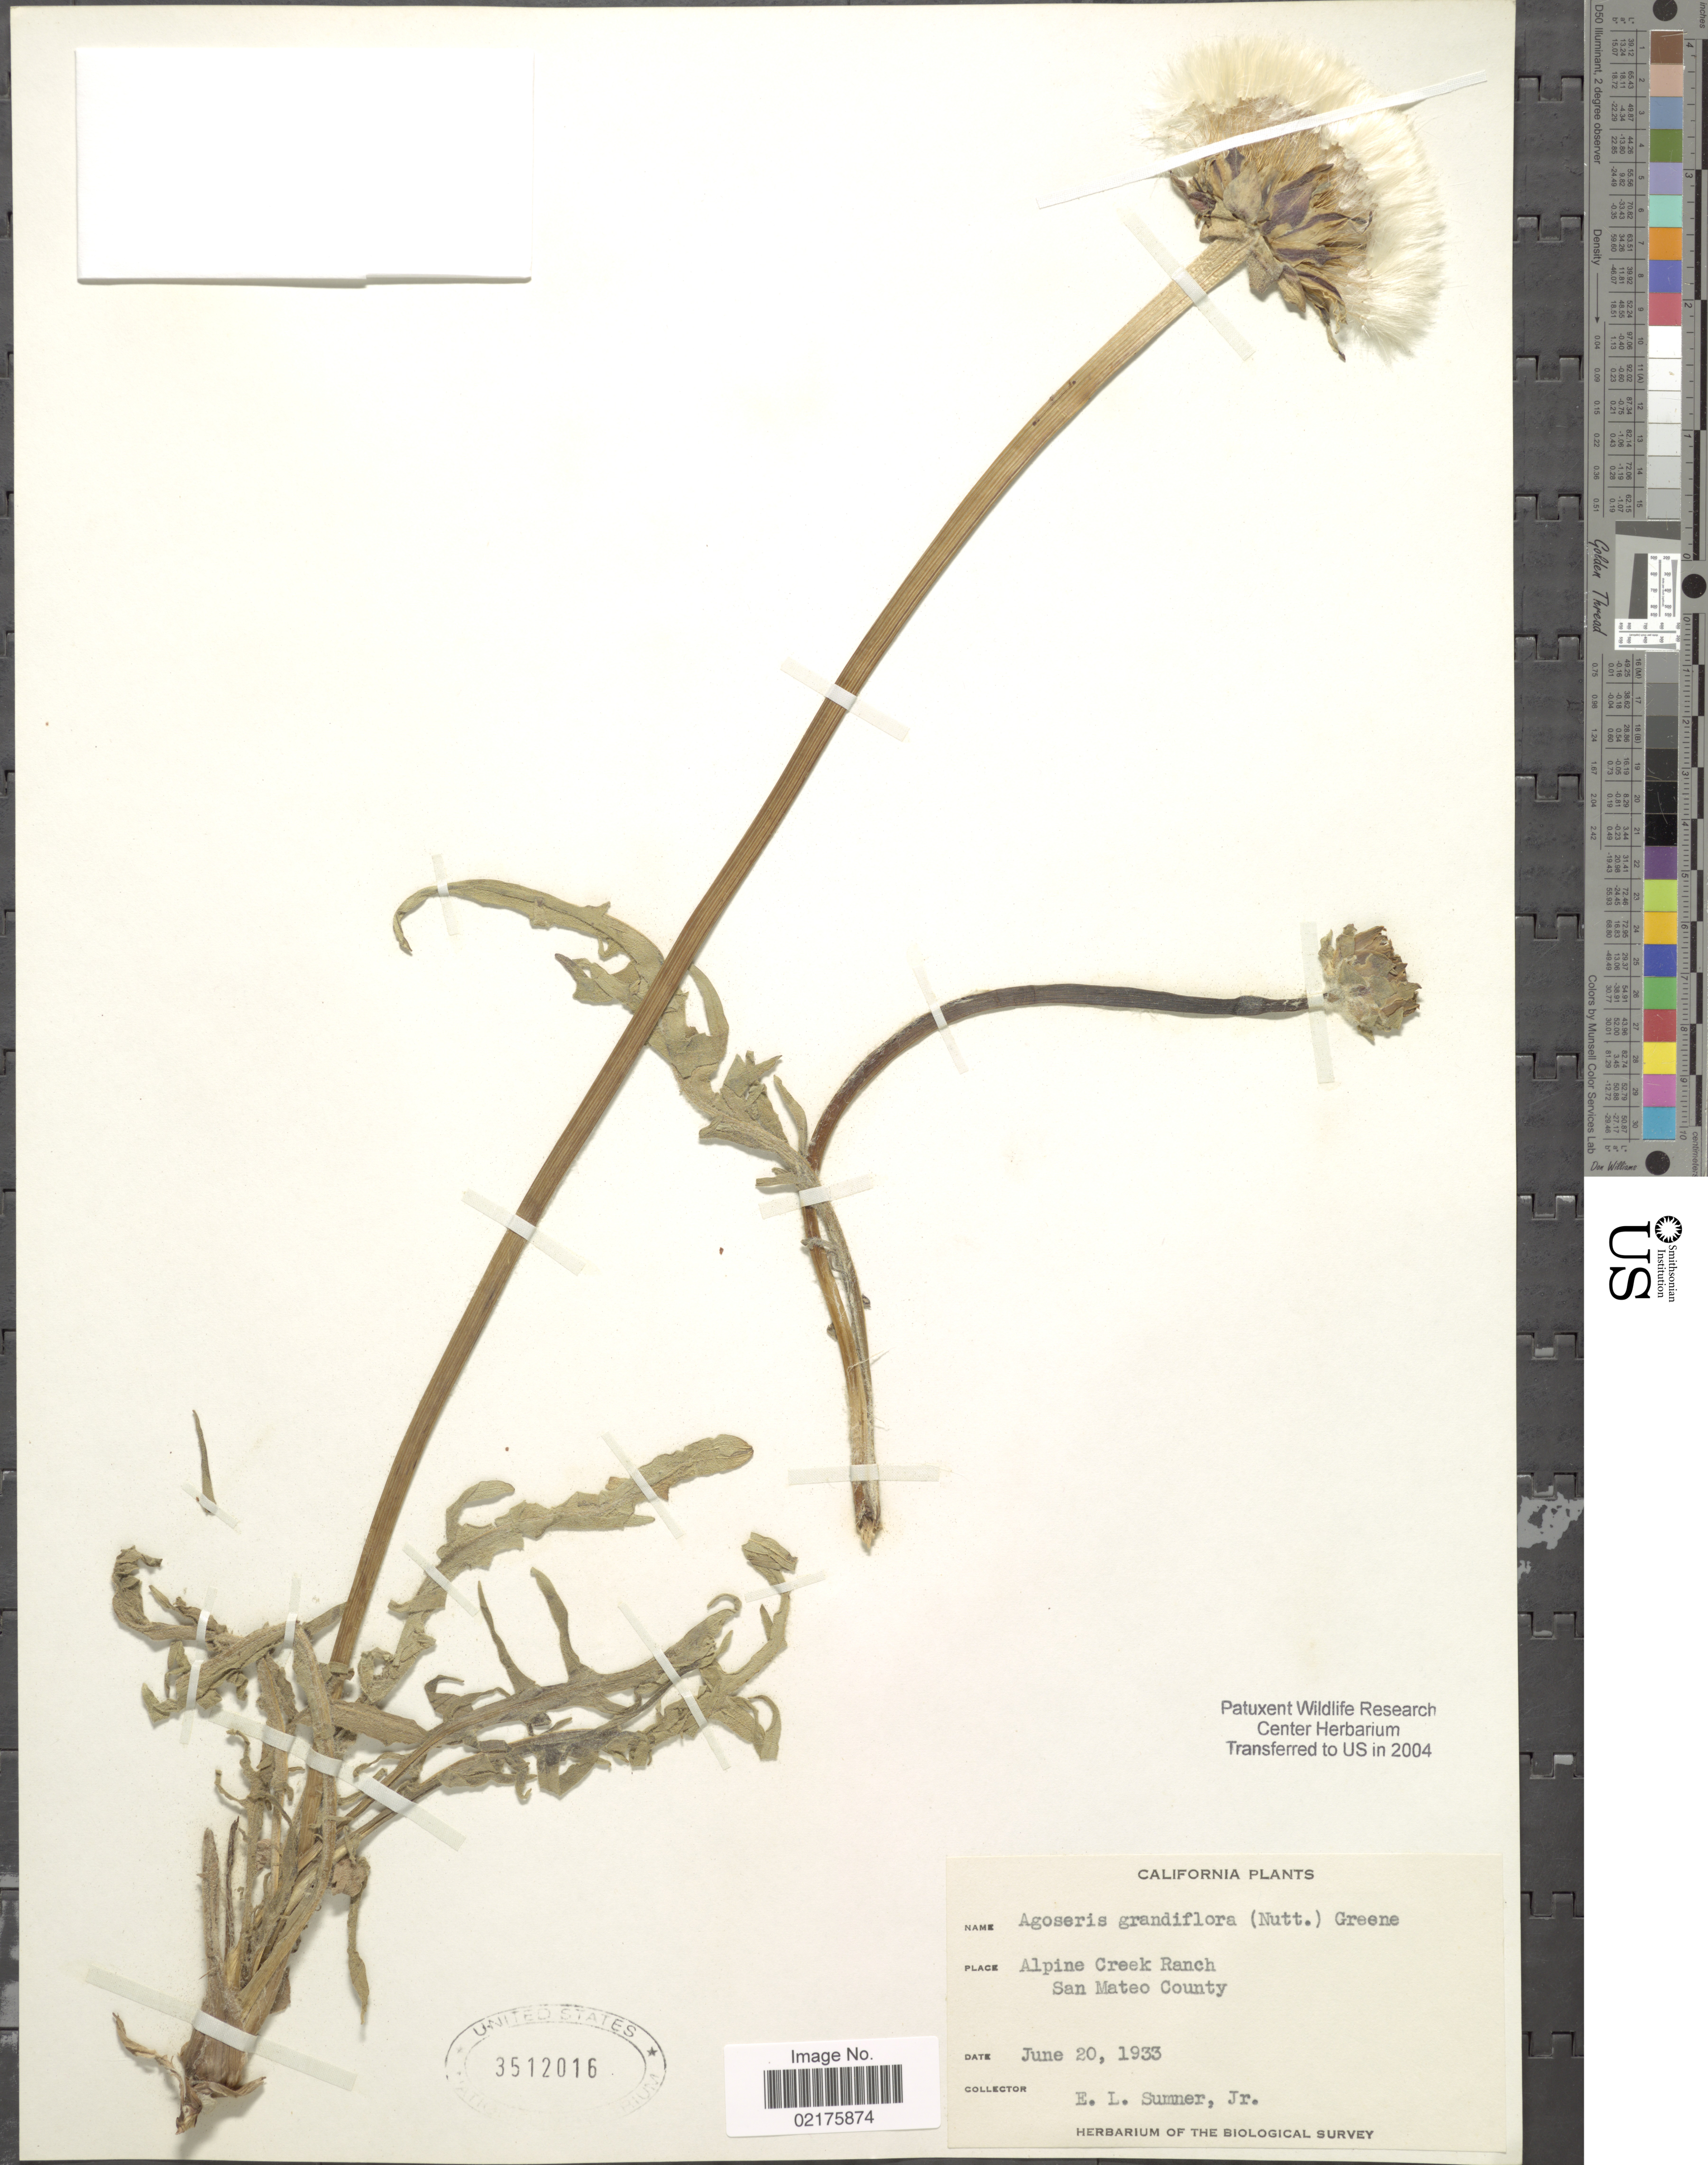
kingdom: Plantae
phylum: Tracheophyta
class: Magnoliopsida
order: Asterales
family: Asteraceae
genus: Agoseris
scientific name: Agoseris grandiflora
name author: (Nutt.) Greene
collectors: E. Summers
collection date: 1933-06-20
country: United States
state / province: California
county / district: San Mateo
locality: Alpine Creek Ranch, San Mateo County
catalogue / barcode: US 3512016